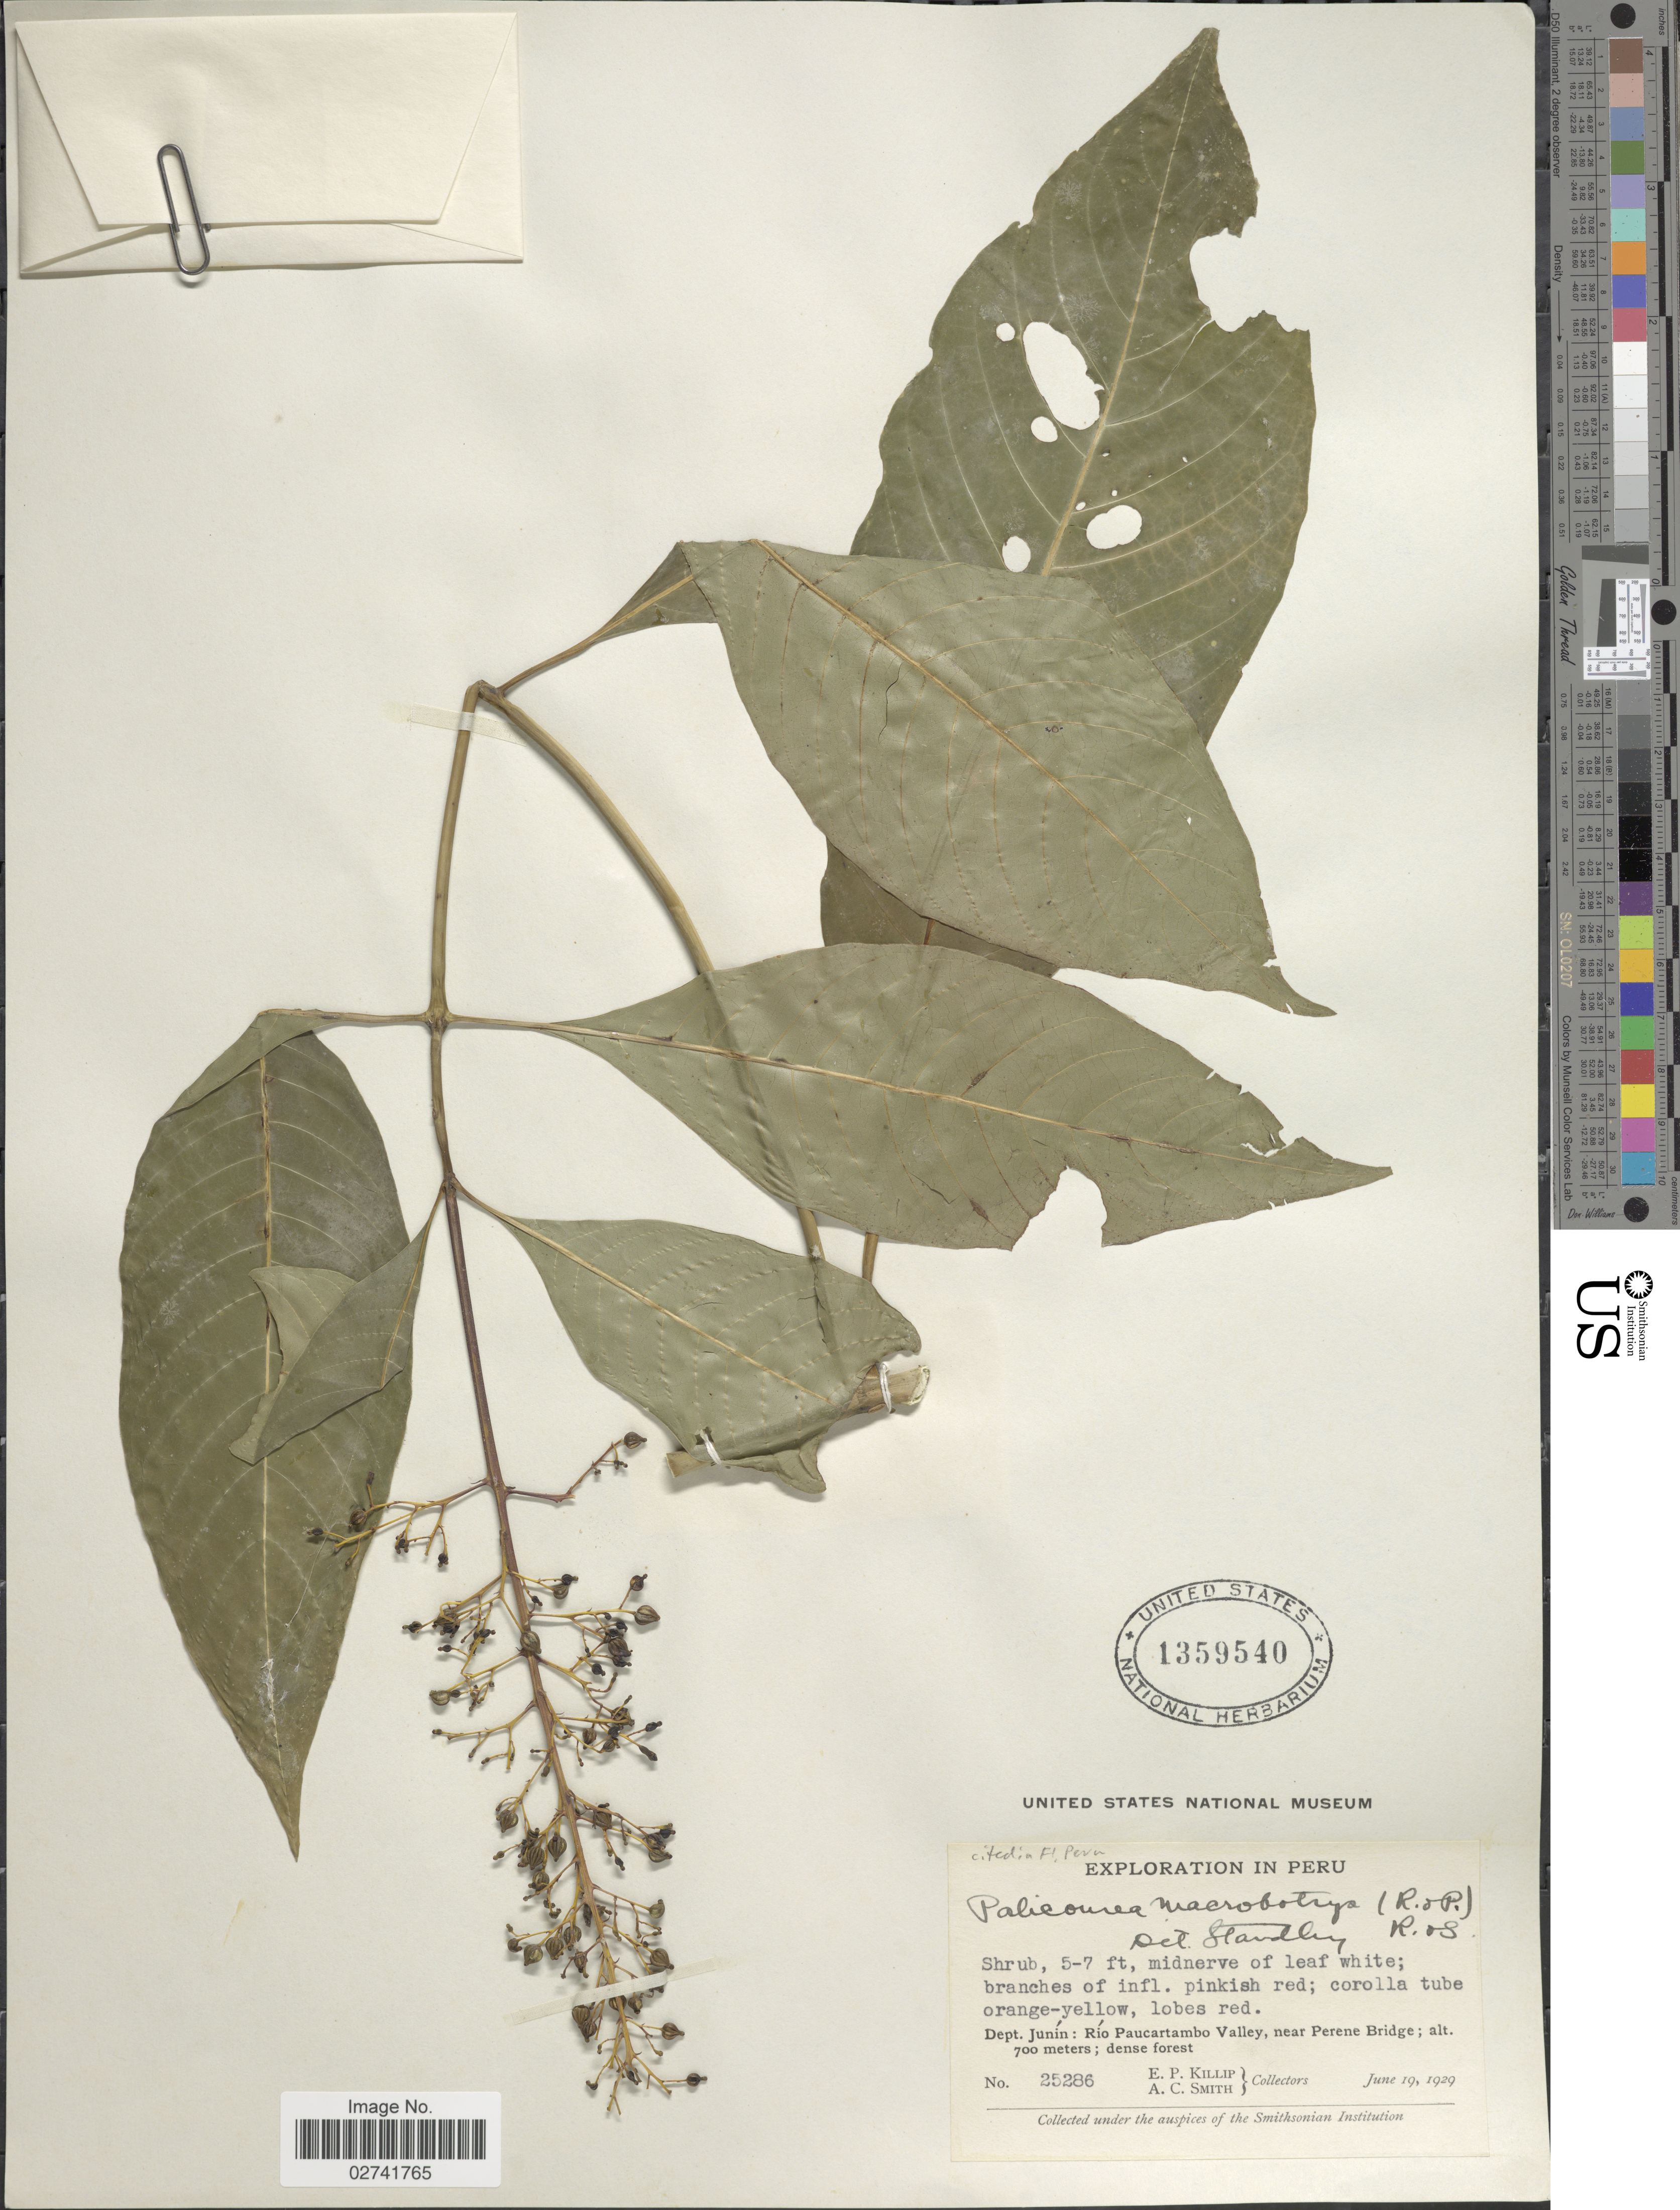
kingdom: Plantae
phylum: Tracheophyta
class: Magnoliopsida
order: Gentianales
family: Rubiaceae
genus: Palicourea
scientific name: Palicourea macrobotrys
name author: (Ruiz & Pav.) Schult.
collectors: E. P. Killip & A. C. Smith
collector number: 25286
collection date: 1929-06-19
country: Peru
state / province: Junín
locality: Dept. Junín: Rio Paucartambo Valley, near Perene Bridge.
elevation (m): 700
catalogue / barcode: US 1359540